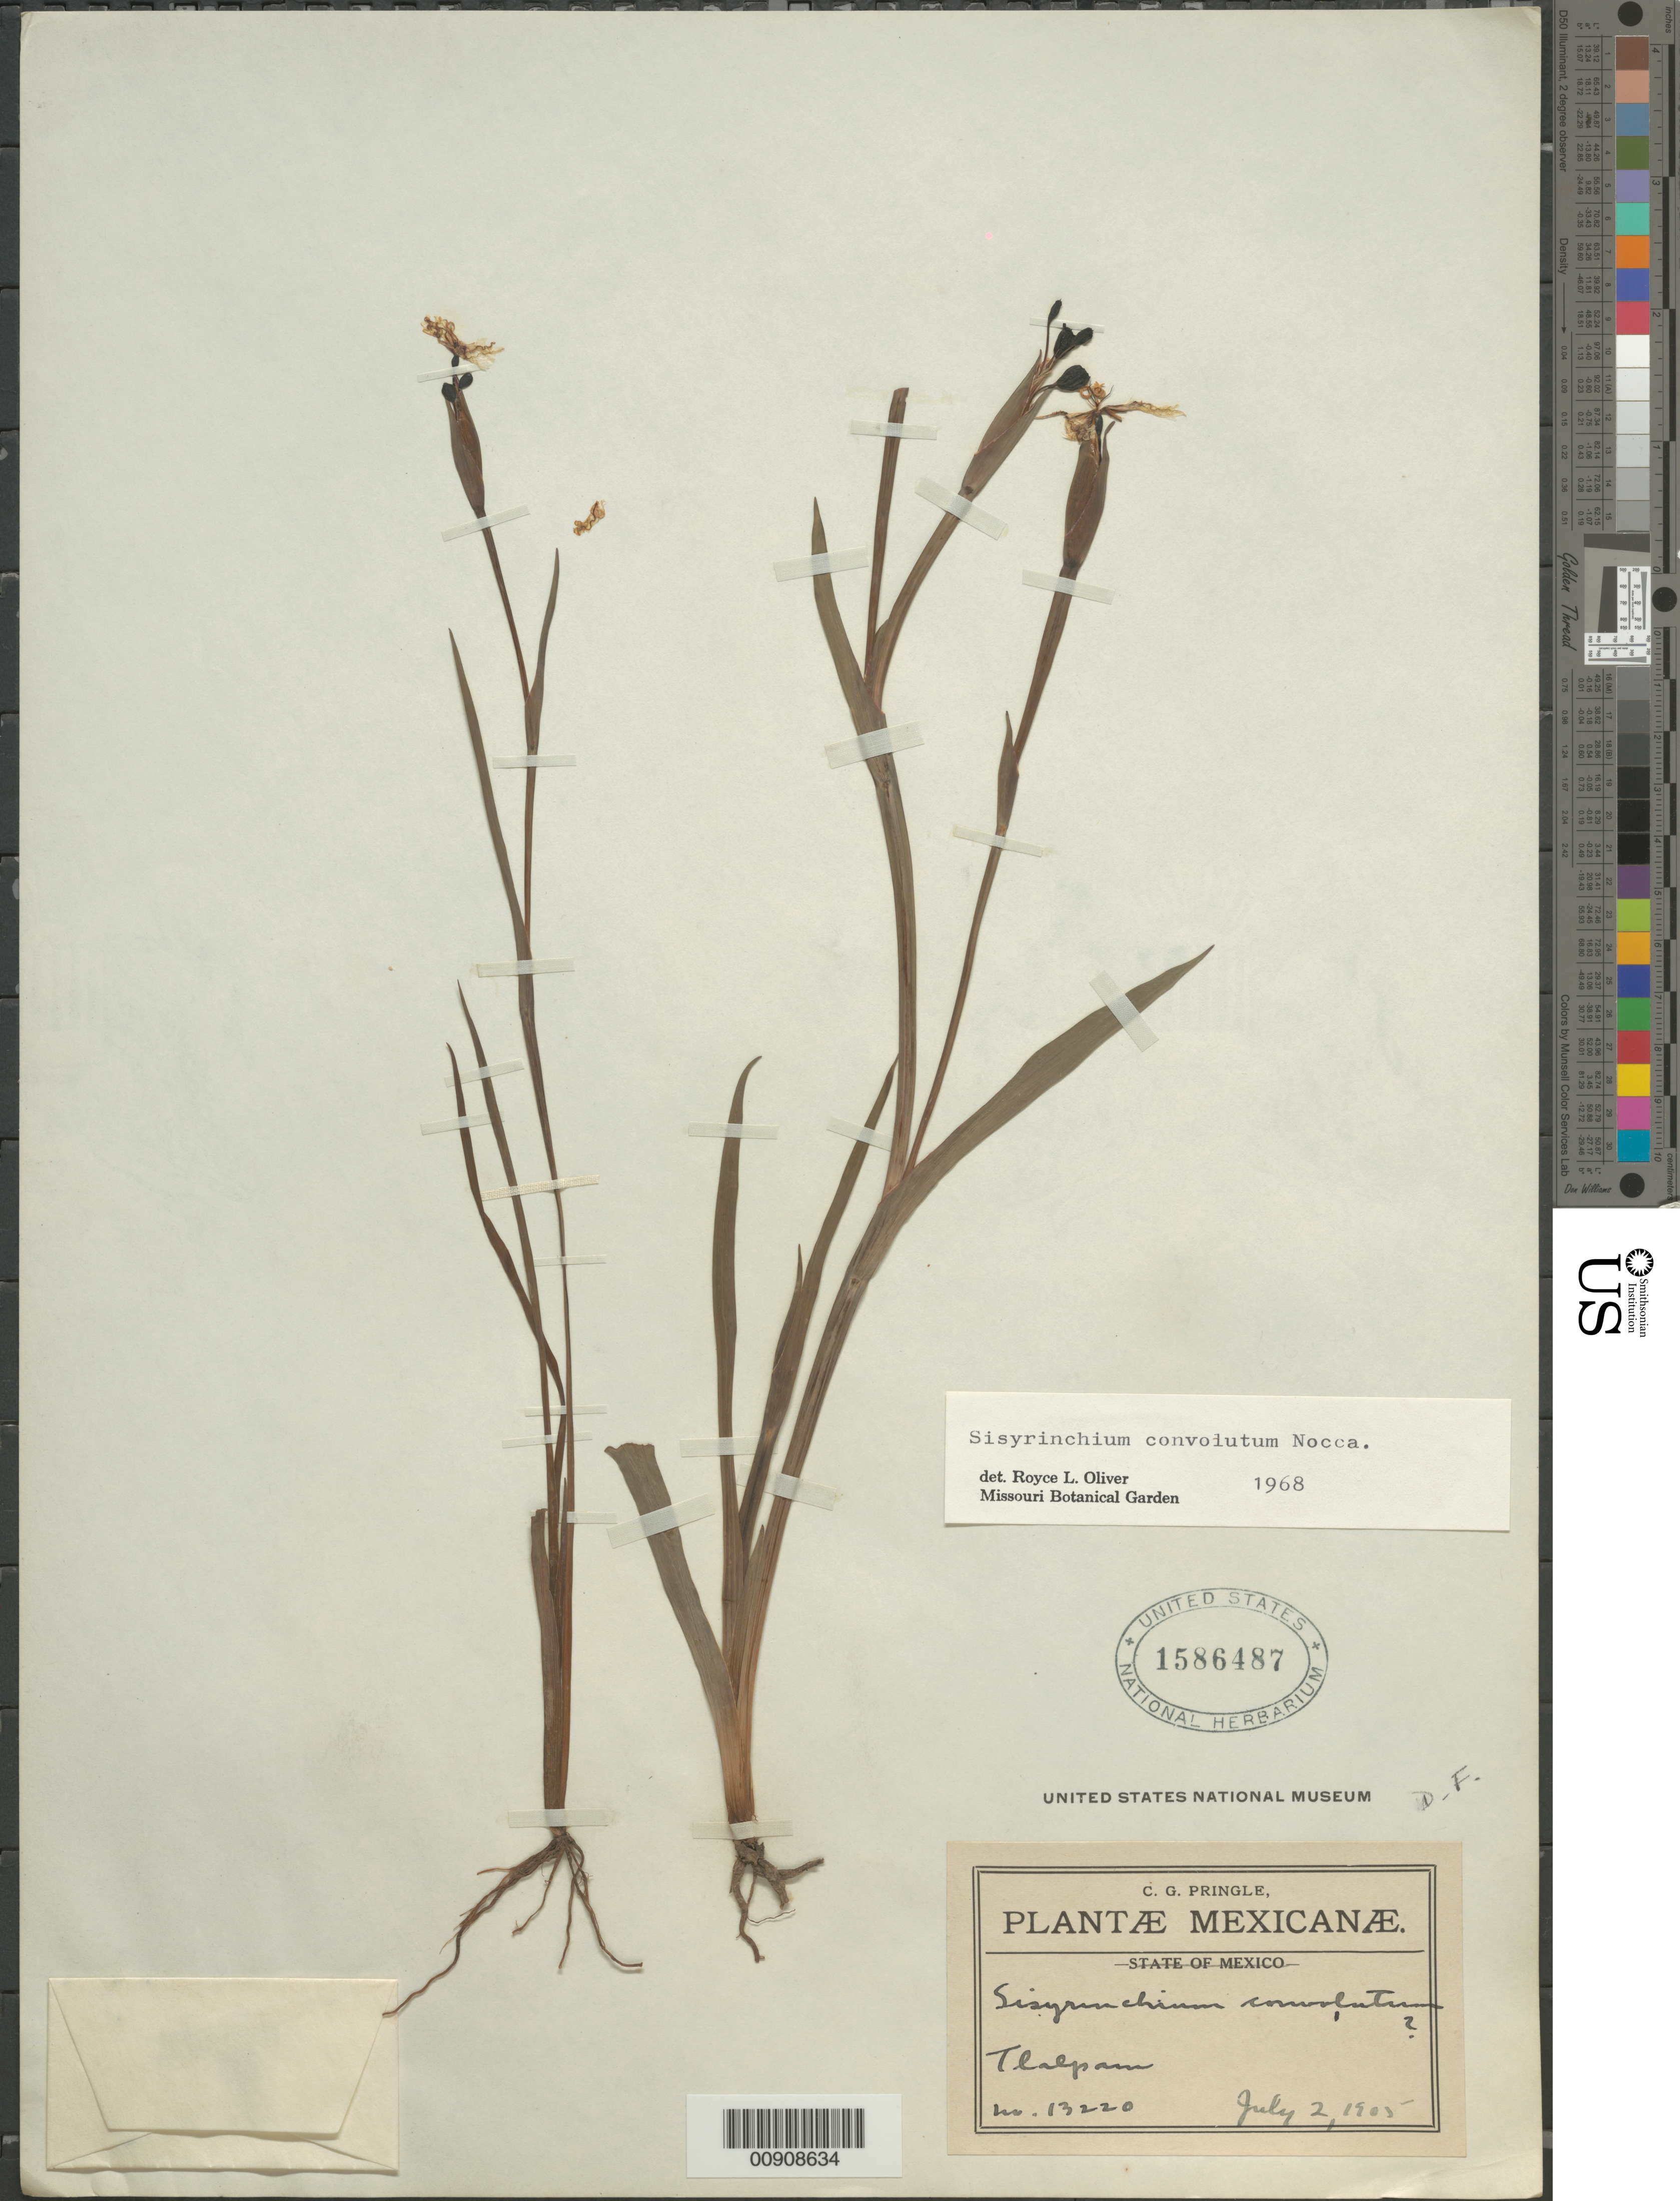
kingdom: Plantae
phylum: Tracheophyta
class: Liliopsida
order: Asparagales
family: Iridaceae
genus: Sisyrinchium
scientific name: Sisyrinchium convolutum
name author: Nocca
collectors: C. G. Pringle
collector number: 13220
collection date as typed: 02 Jul 1905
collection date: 1905-07-02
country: Mexico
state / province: Distrito Federal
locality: Tlalpam.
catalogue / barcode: US 1586487